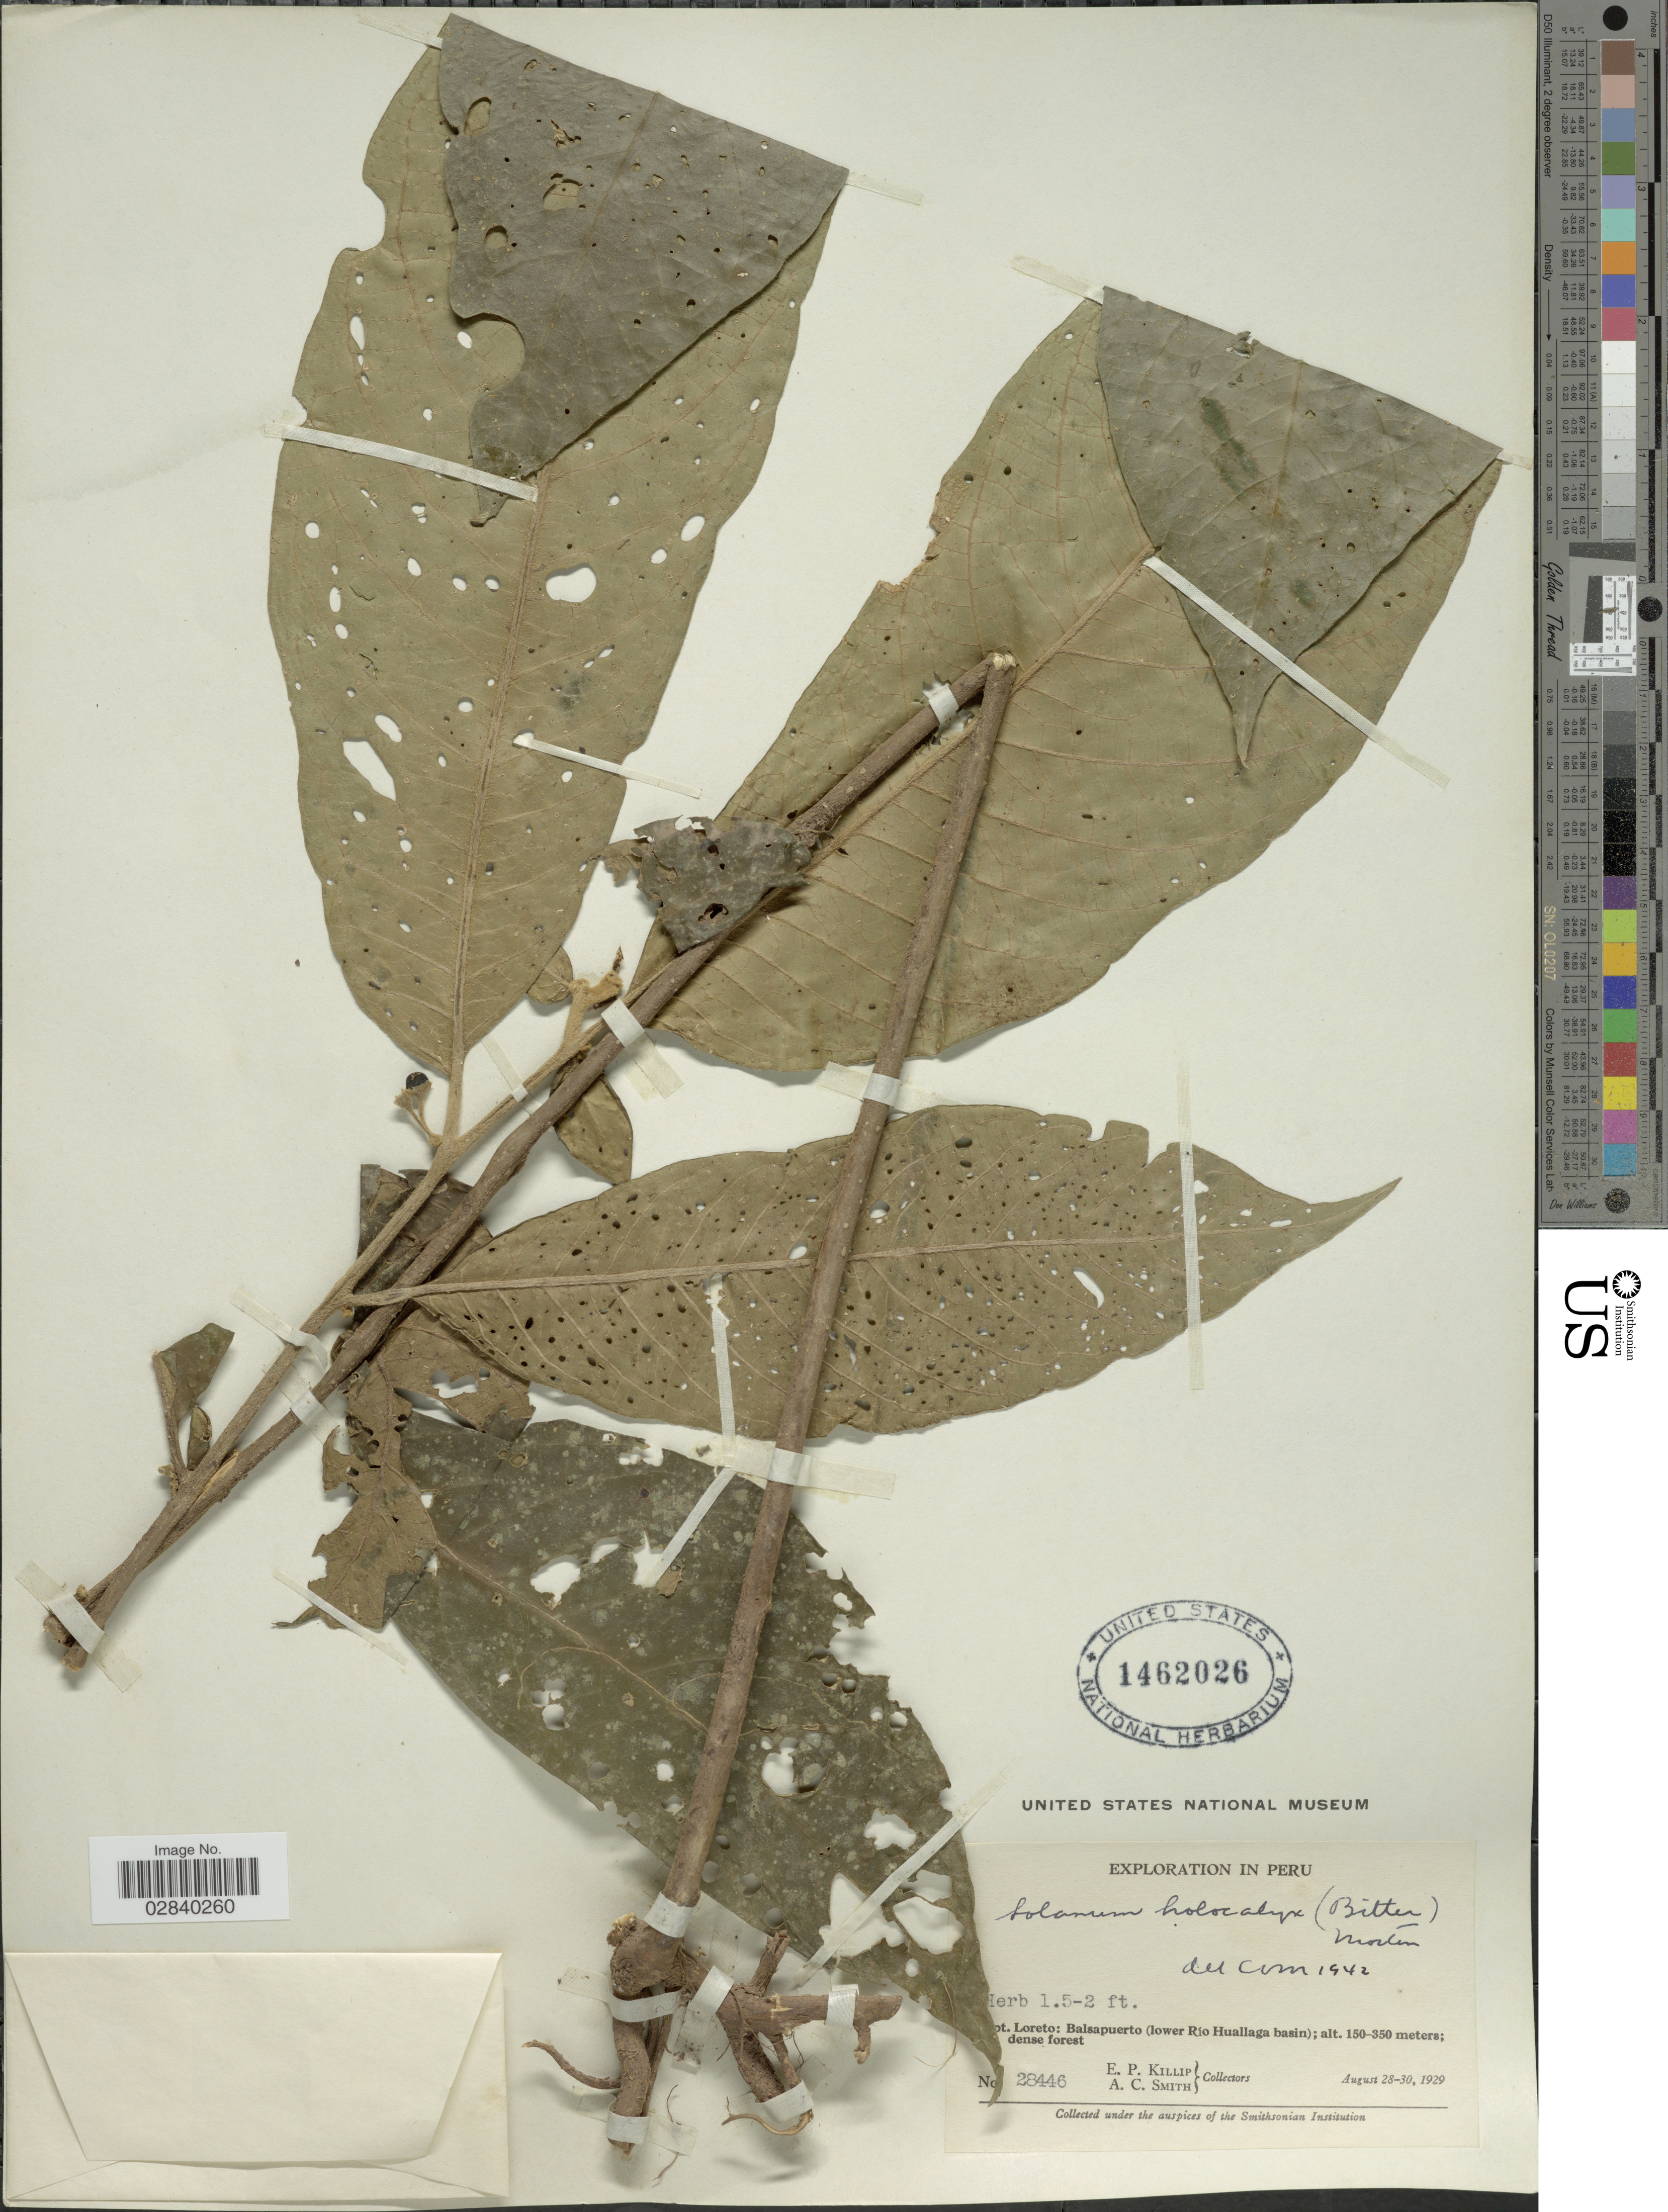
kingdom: Plantae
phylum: Tracheophyta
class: Magnoliopsida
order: Solanales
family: Solanaceae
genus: Lycianthes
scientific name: Lycianthes holocalyx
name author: Bitter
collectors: E. P. Killip & A. C. Smith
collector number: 28446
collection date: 1929-08-28/1929-08-30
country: Peru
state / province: Loreto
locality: Dept. Loreto: Balsapuerto (lower Río Huallaga basin).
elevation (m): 150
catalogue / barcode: US 1462026